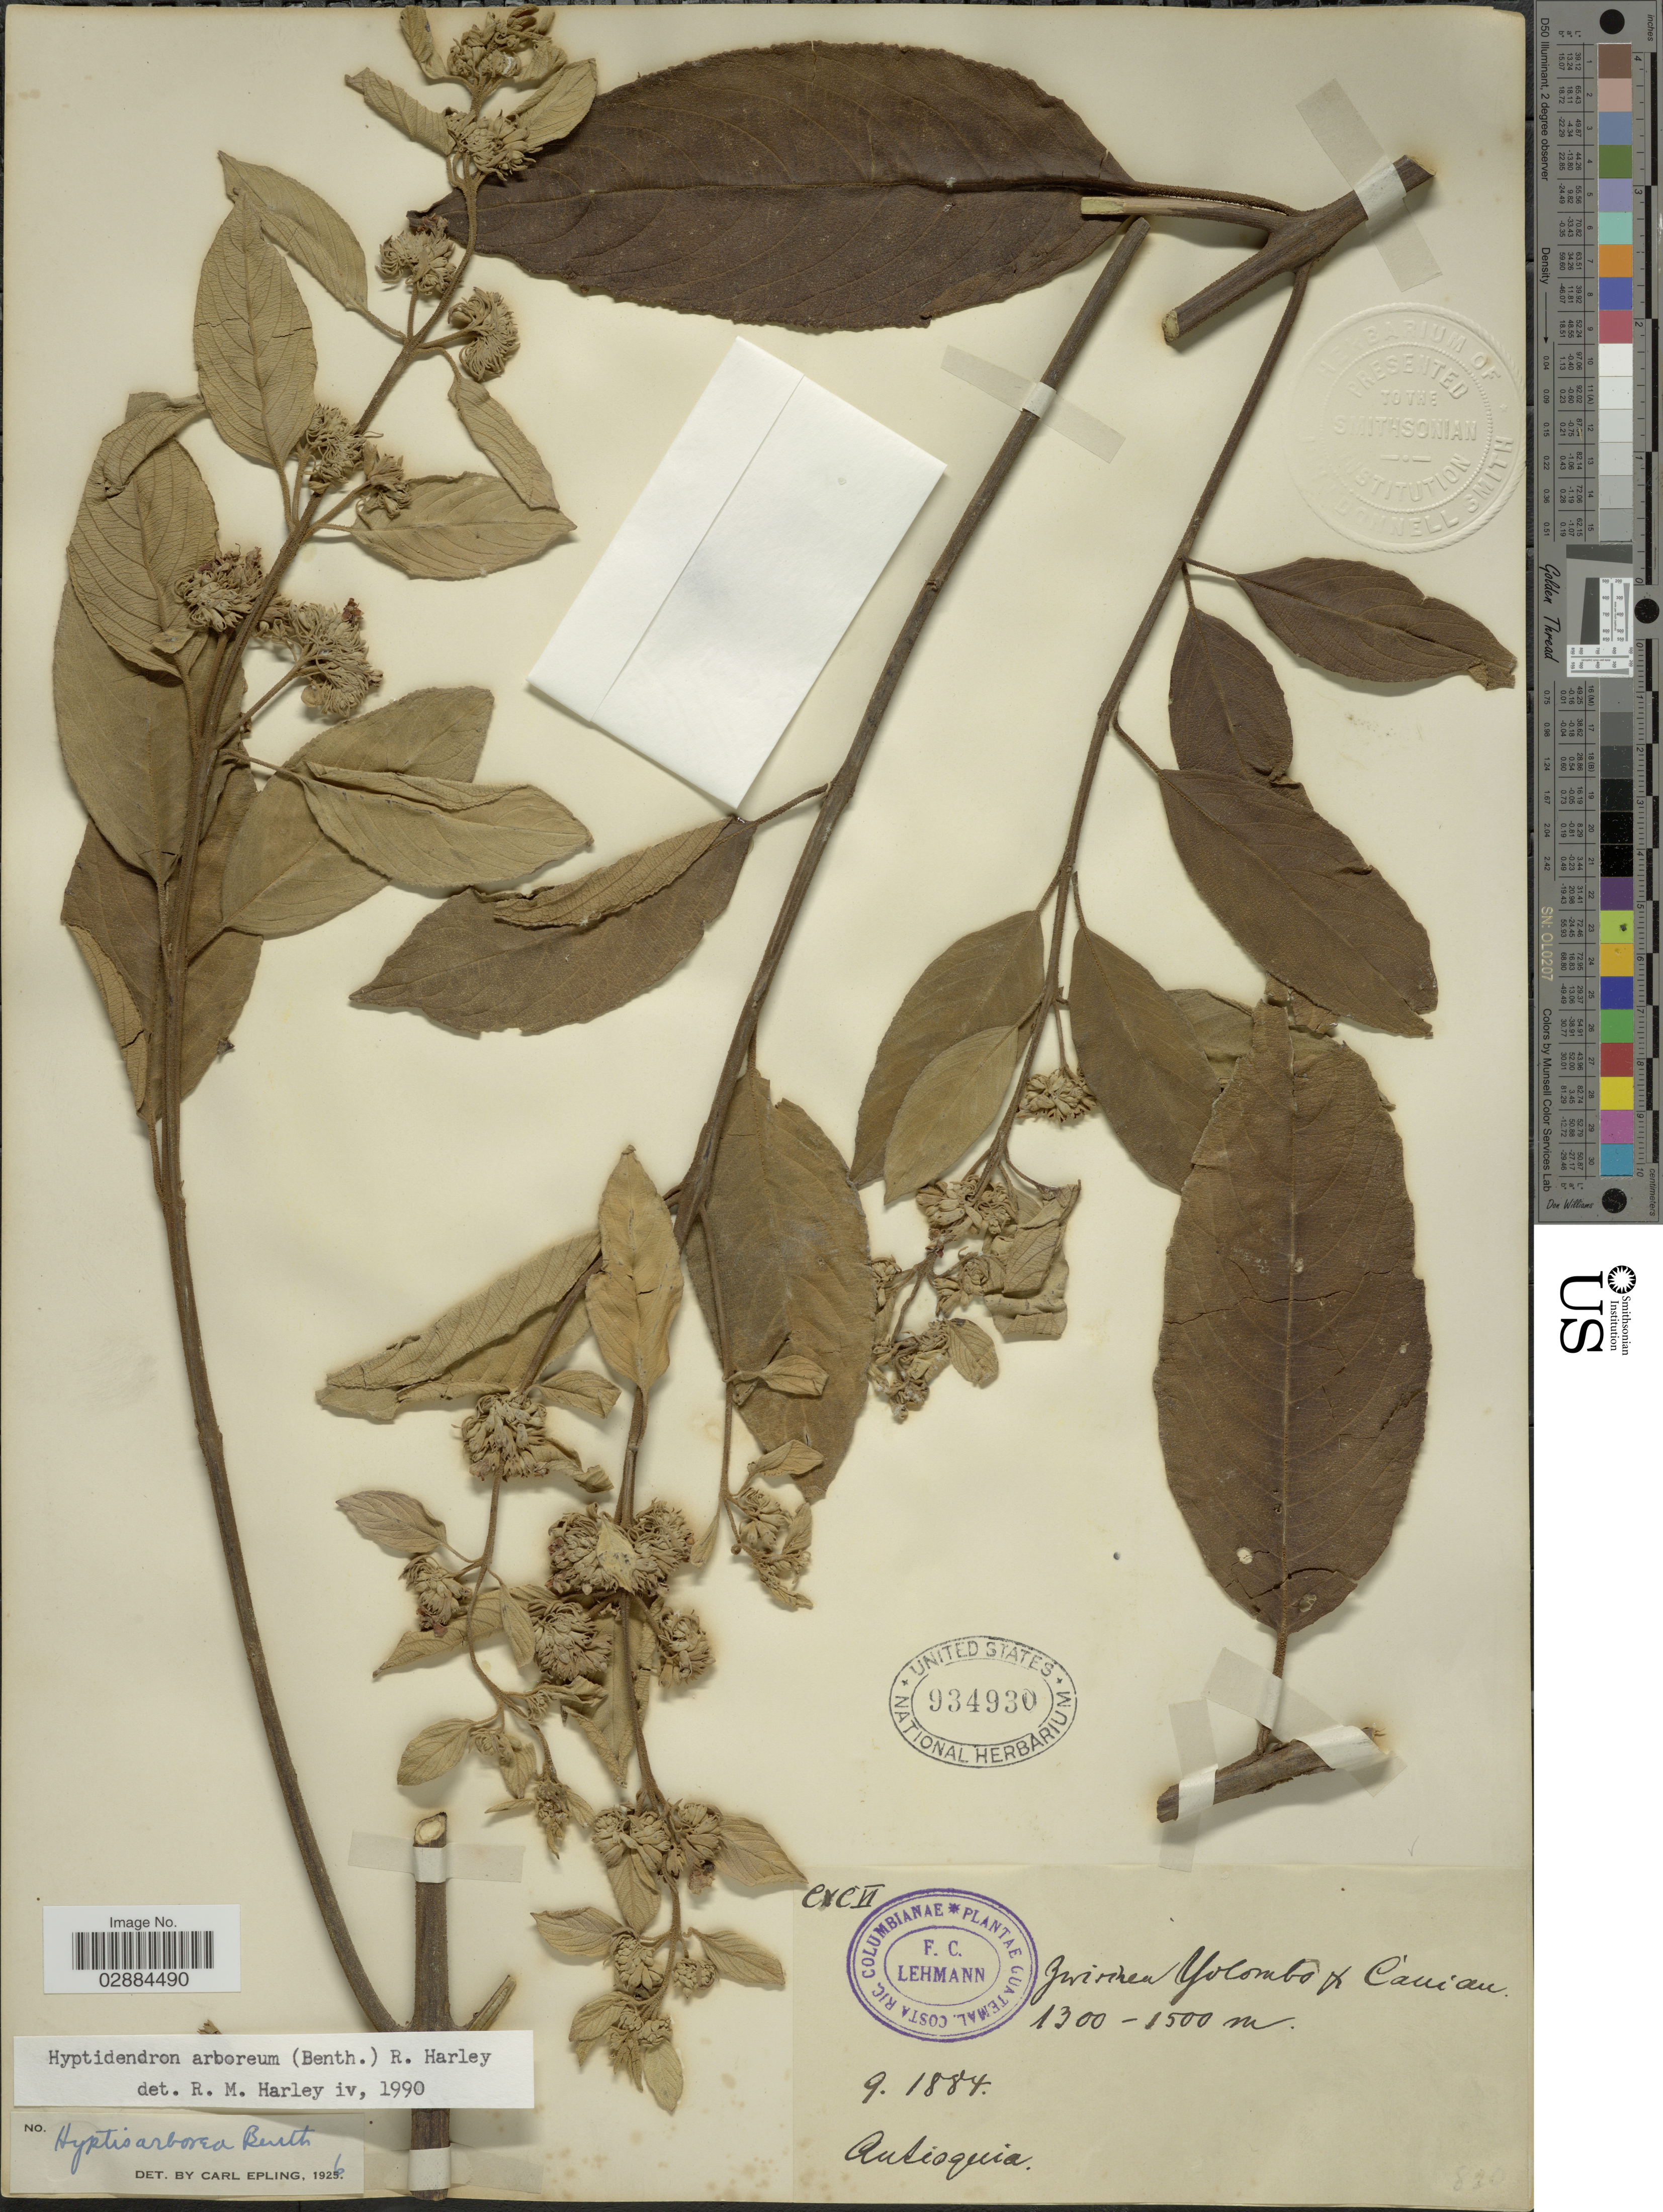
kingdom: Plantae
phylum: Tracheophyta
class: Magnoliopsida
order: Lamiales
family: Lamiaceae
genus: Hyptidendron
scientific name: Hyptidendron arboreum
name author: (Benth.) Harley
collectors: F. C. Lehmann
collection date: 1884-09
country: Colombia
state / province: Antioquia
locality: Zwischen Yolombo & Cauiau.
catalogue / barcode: US 934930